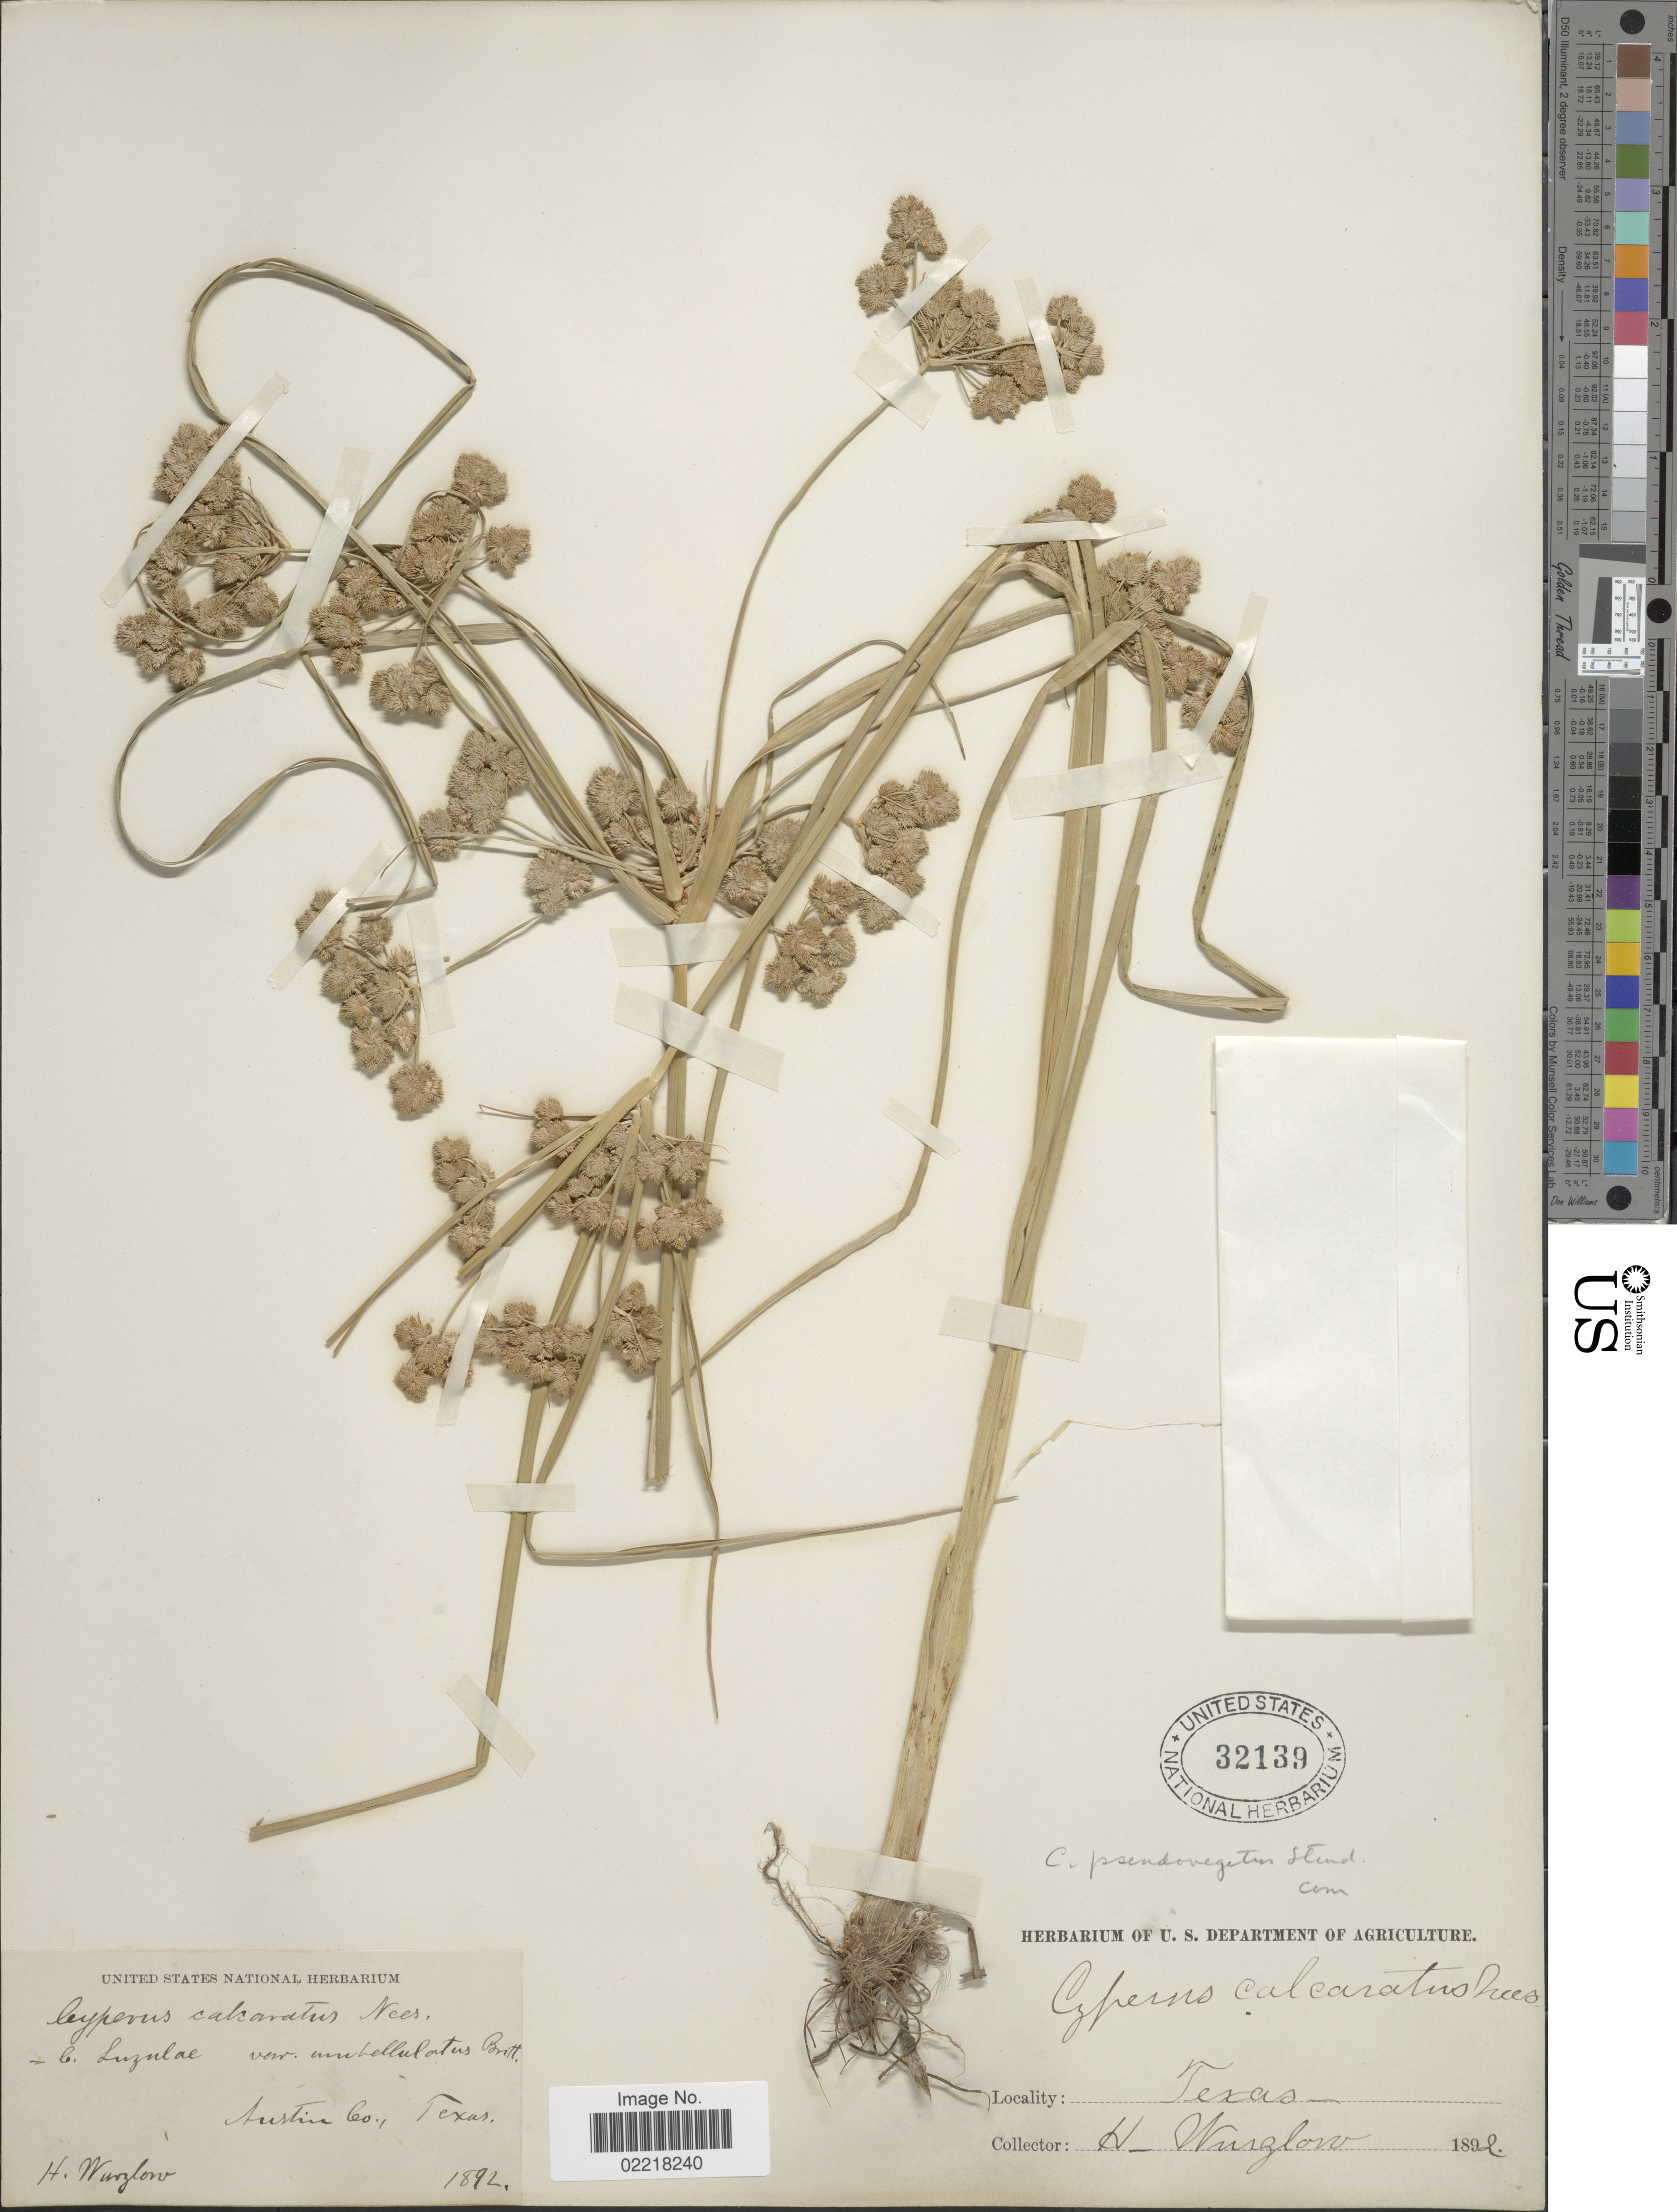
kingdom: Plantae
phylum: Tracheophyta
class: Liliopsida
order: Poales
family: Cyperaceae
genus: Cyperus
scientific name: Cyperus pseudovegetus Steud.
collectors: H. Wurzlow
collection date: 1892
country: United States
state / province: Texas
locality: Austin Co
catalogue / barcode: US 32139